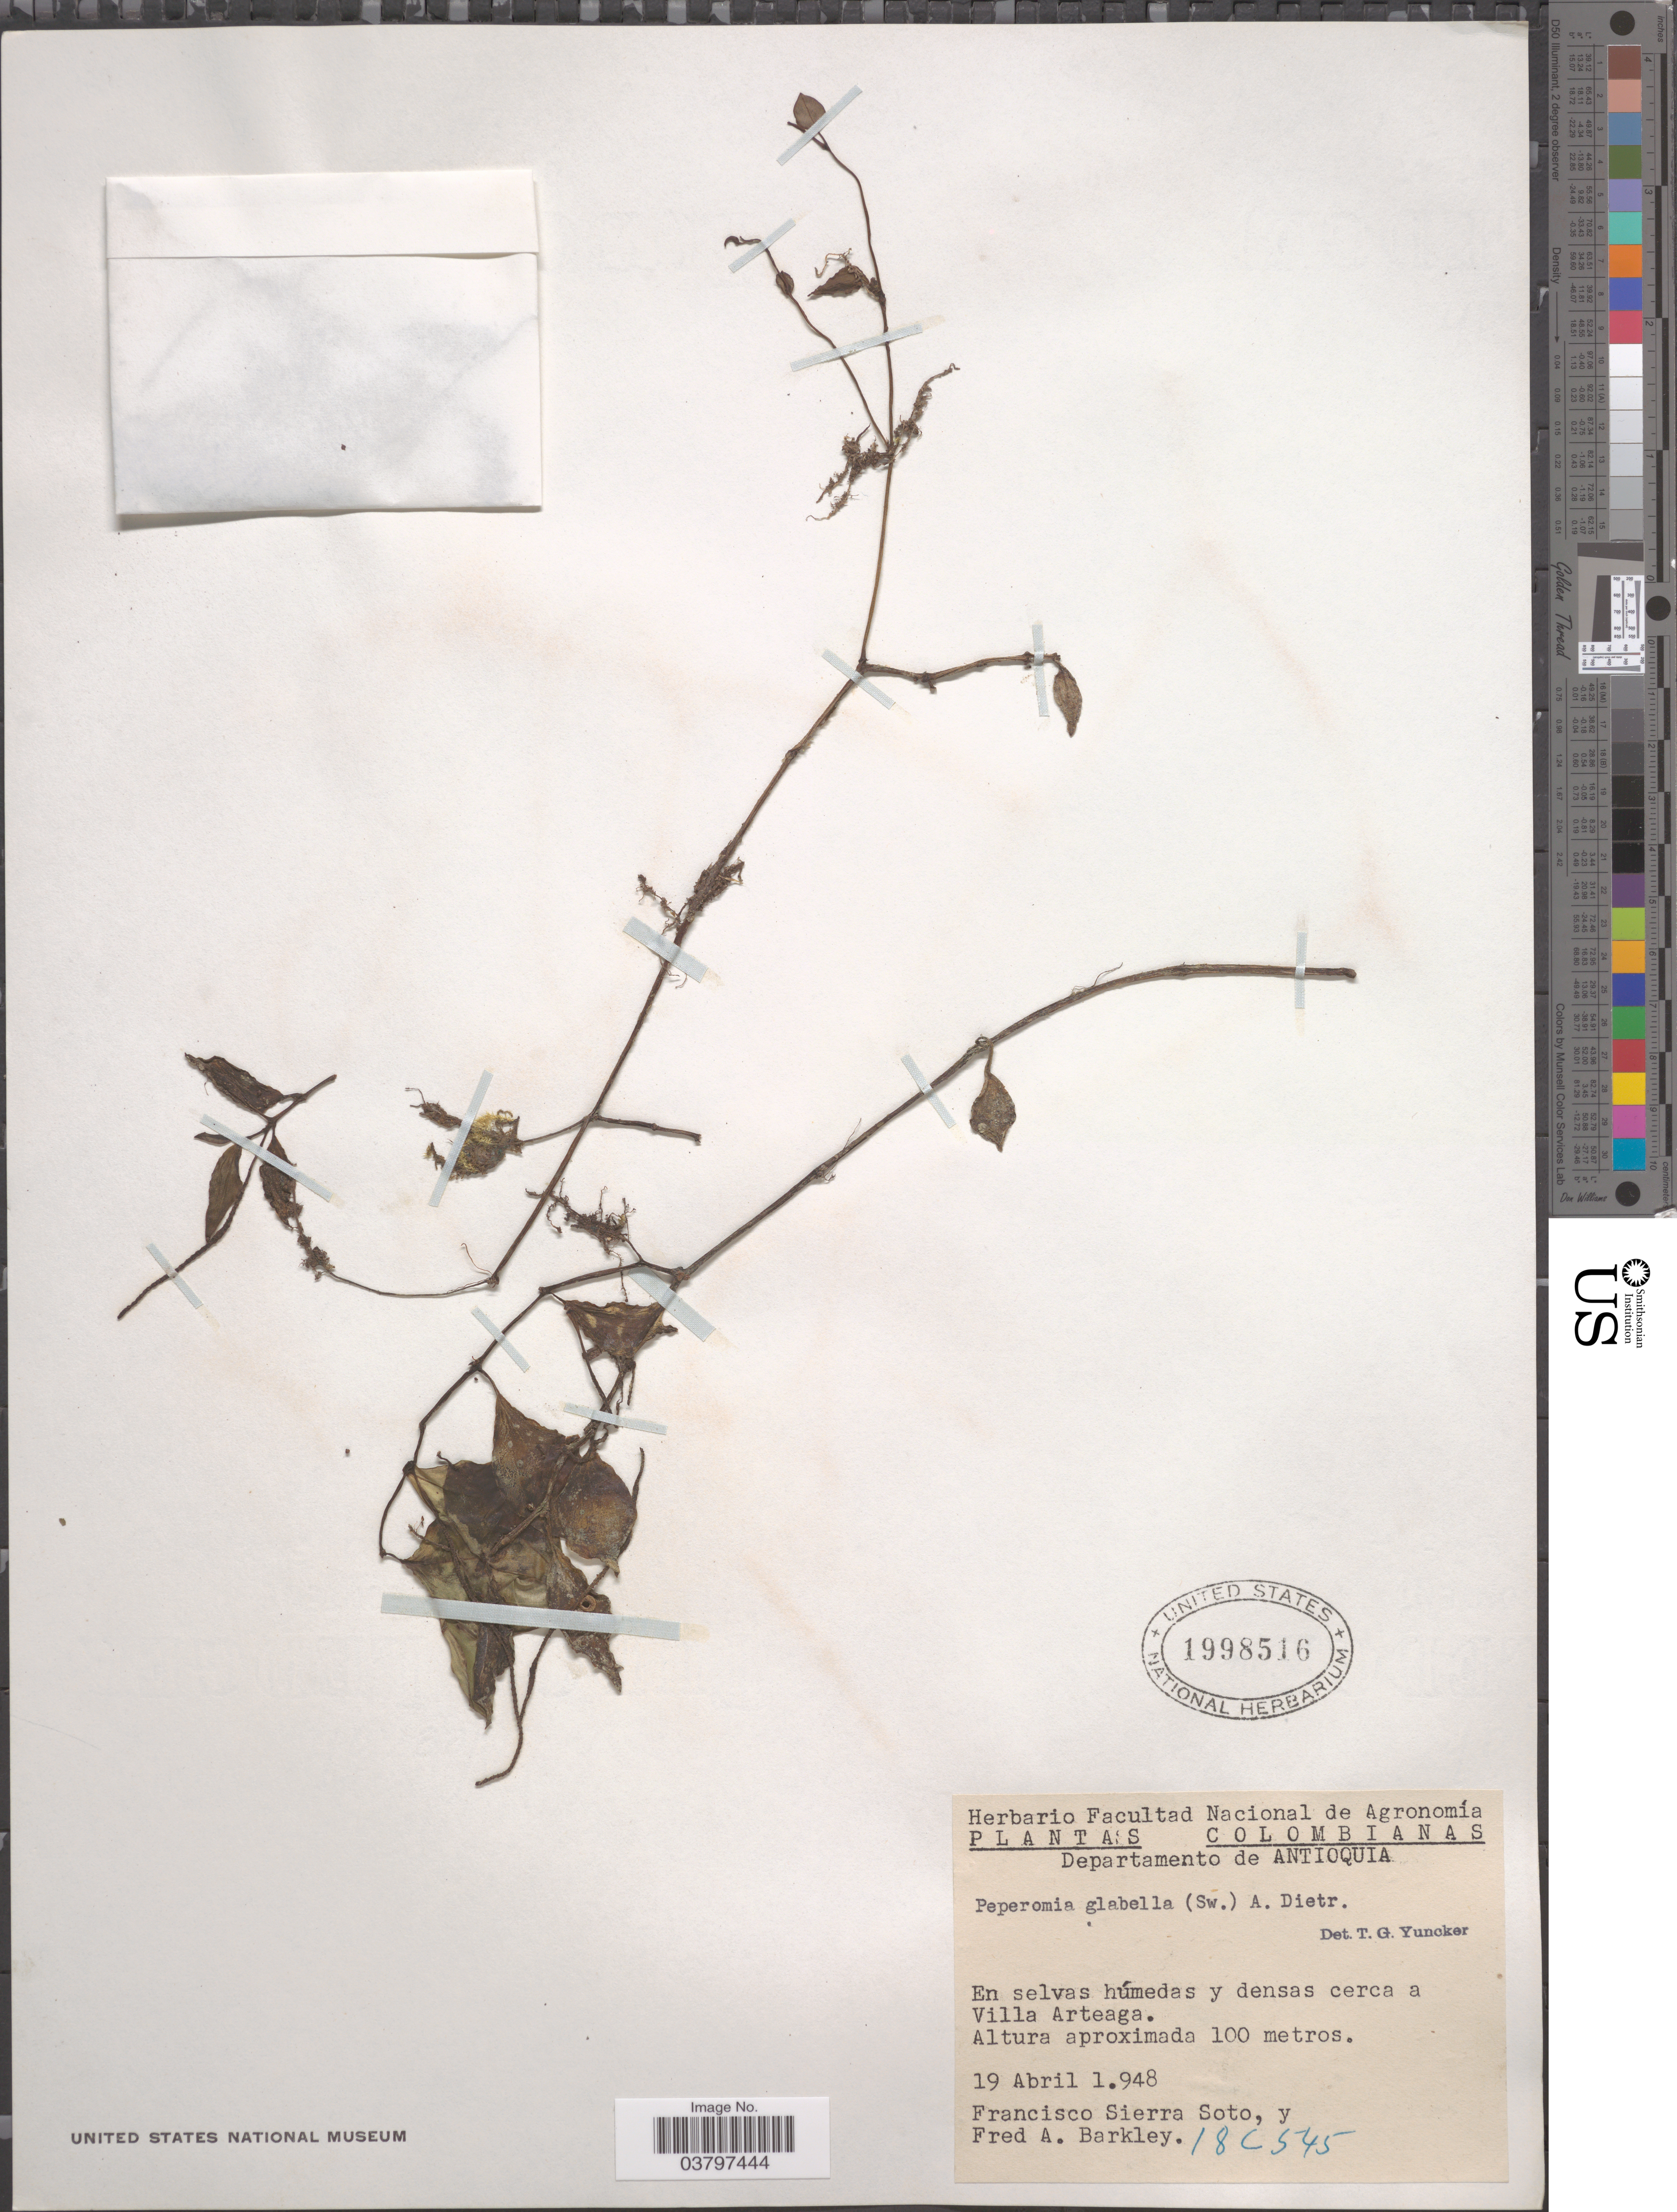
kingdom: Plantae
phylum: Tracheophyta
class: Magnoliopsida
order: Piperales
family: Piperaceae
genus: Peperomia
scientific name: Peperomia glabella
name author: (Sw.) A. Dietr.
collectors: F. Sierra Soto & F. A. Barkley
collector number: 18C545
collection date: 1948-04-19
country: Colombia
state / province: Antioquia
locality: Departamento de Antioquia. En selvas húmedas y densas cerca a Villa Arteaga.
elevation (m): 100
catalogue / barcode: US 1998516